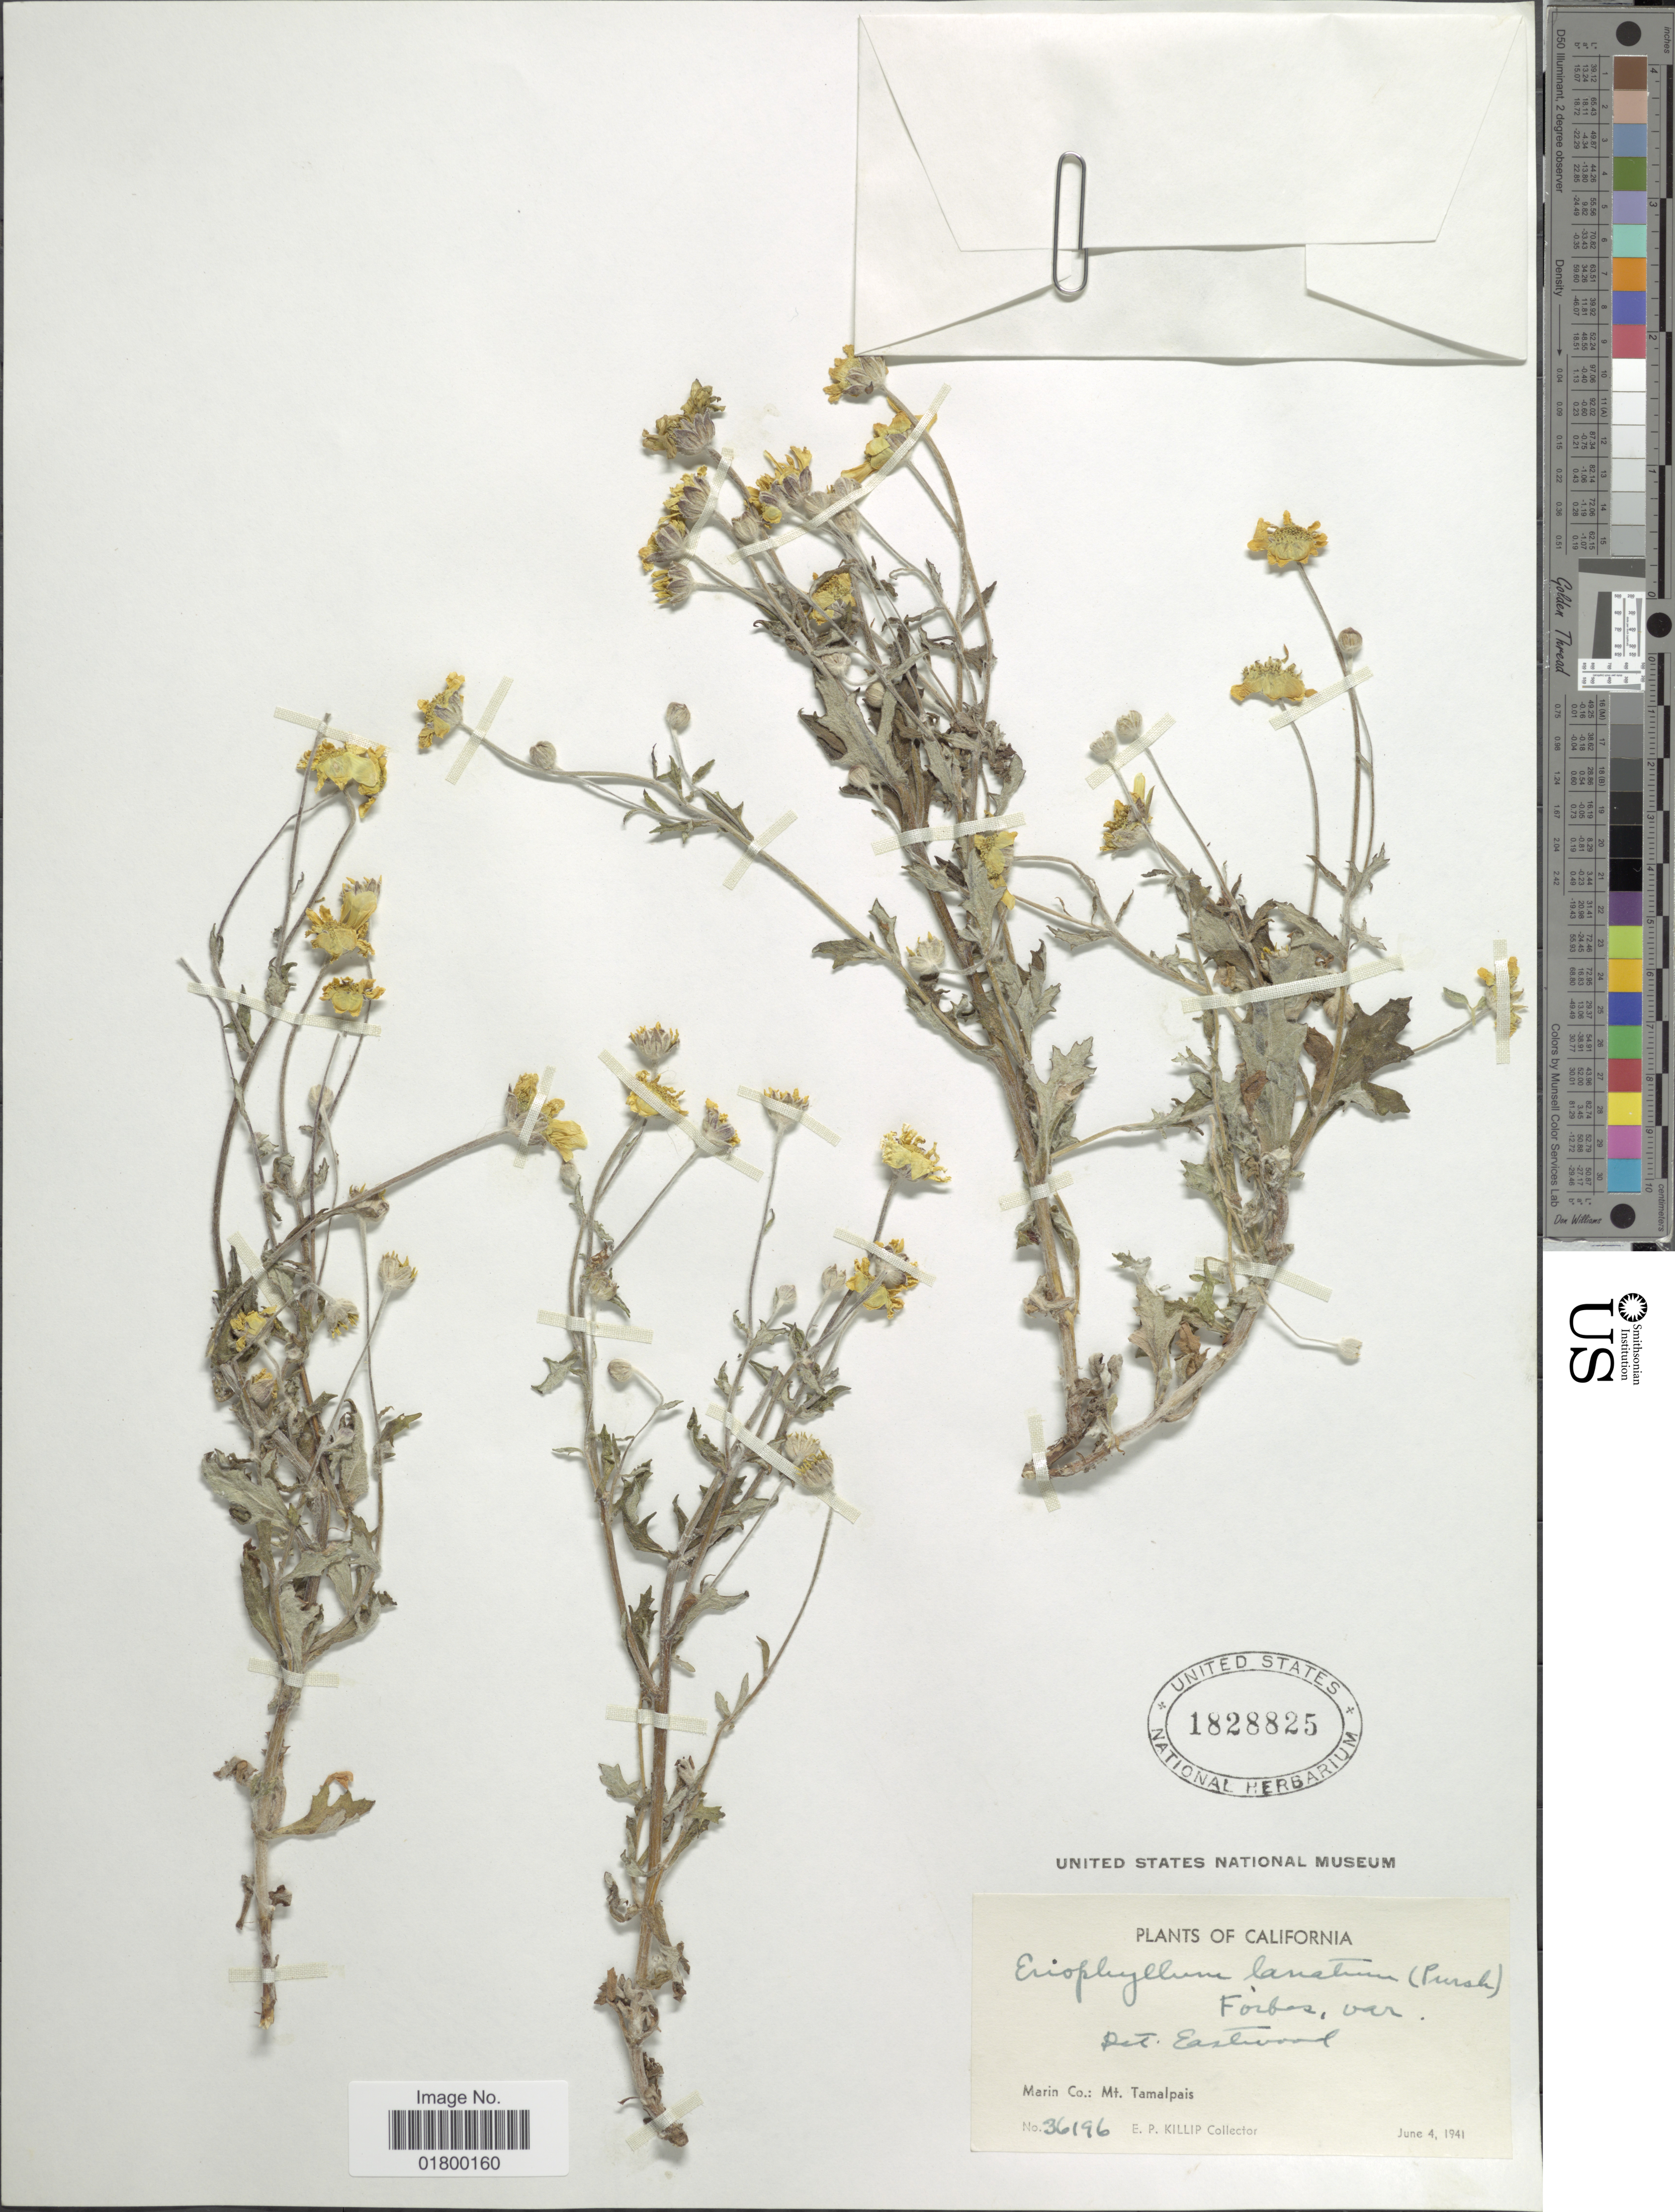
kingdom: Plantae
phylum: Tracheophyta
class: Magnoliopsida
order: Asterales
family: Asteraceae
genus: Eriophyllum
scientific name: Eriophyllum lanatum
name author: (Pursh) J. Forbes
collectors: E. P. Killip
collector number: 36196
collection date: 1941-06-04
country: United States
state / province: California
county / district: Marin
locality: Marin Co.: Mt. Tamalpais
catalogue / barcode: US 1828825